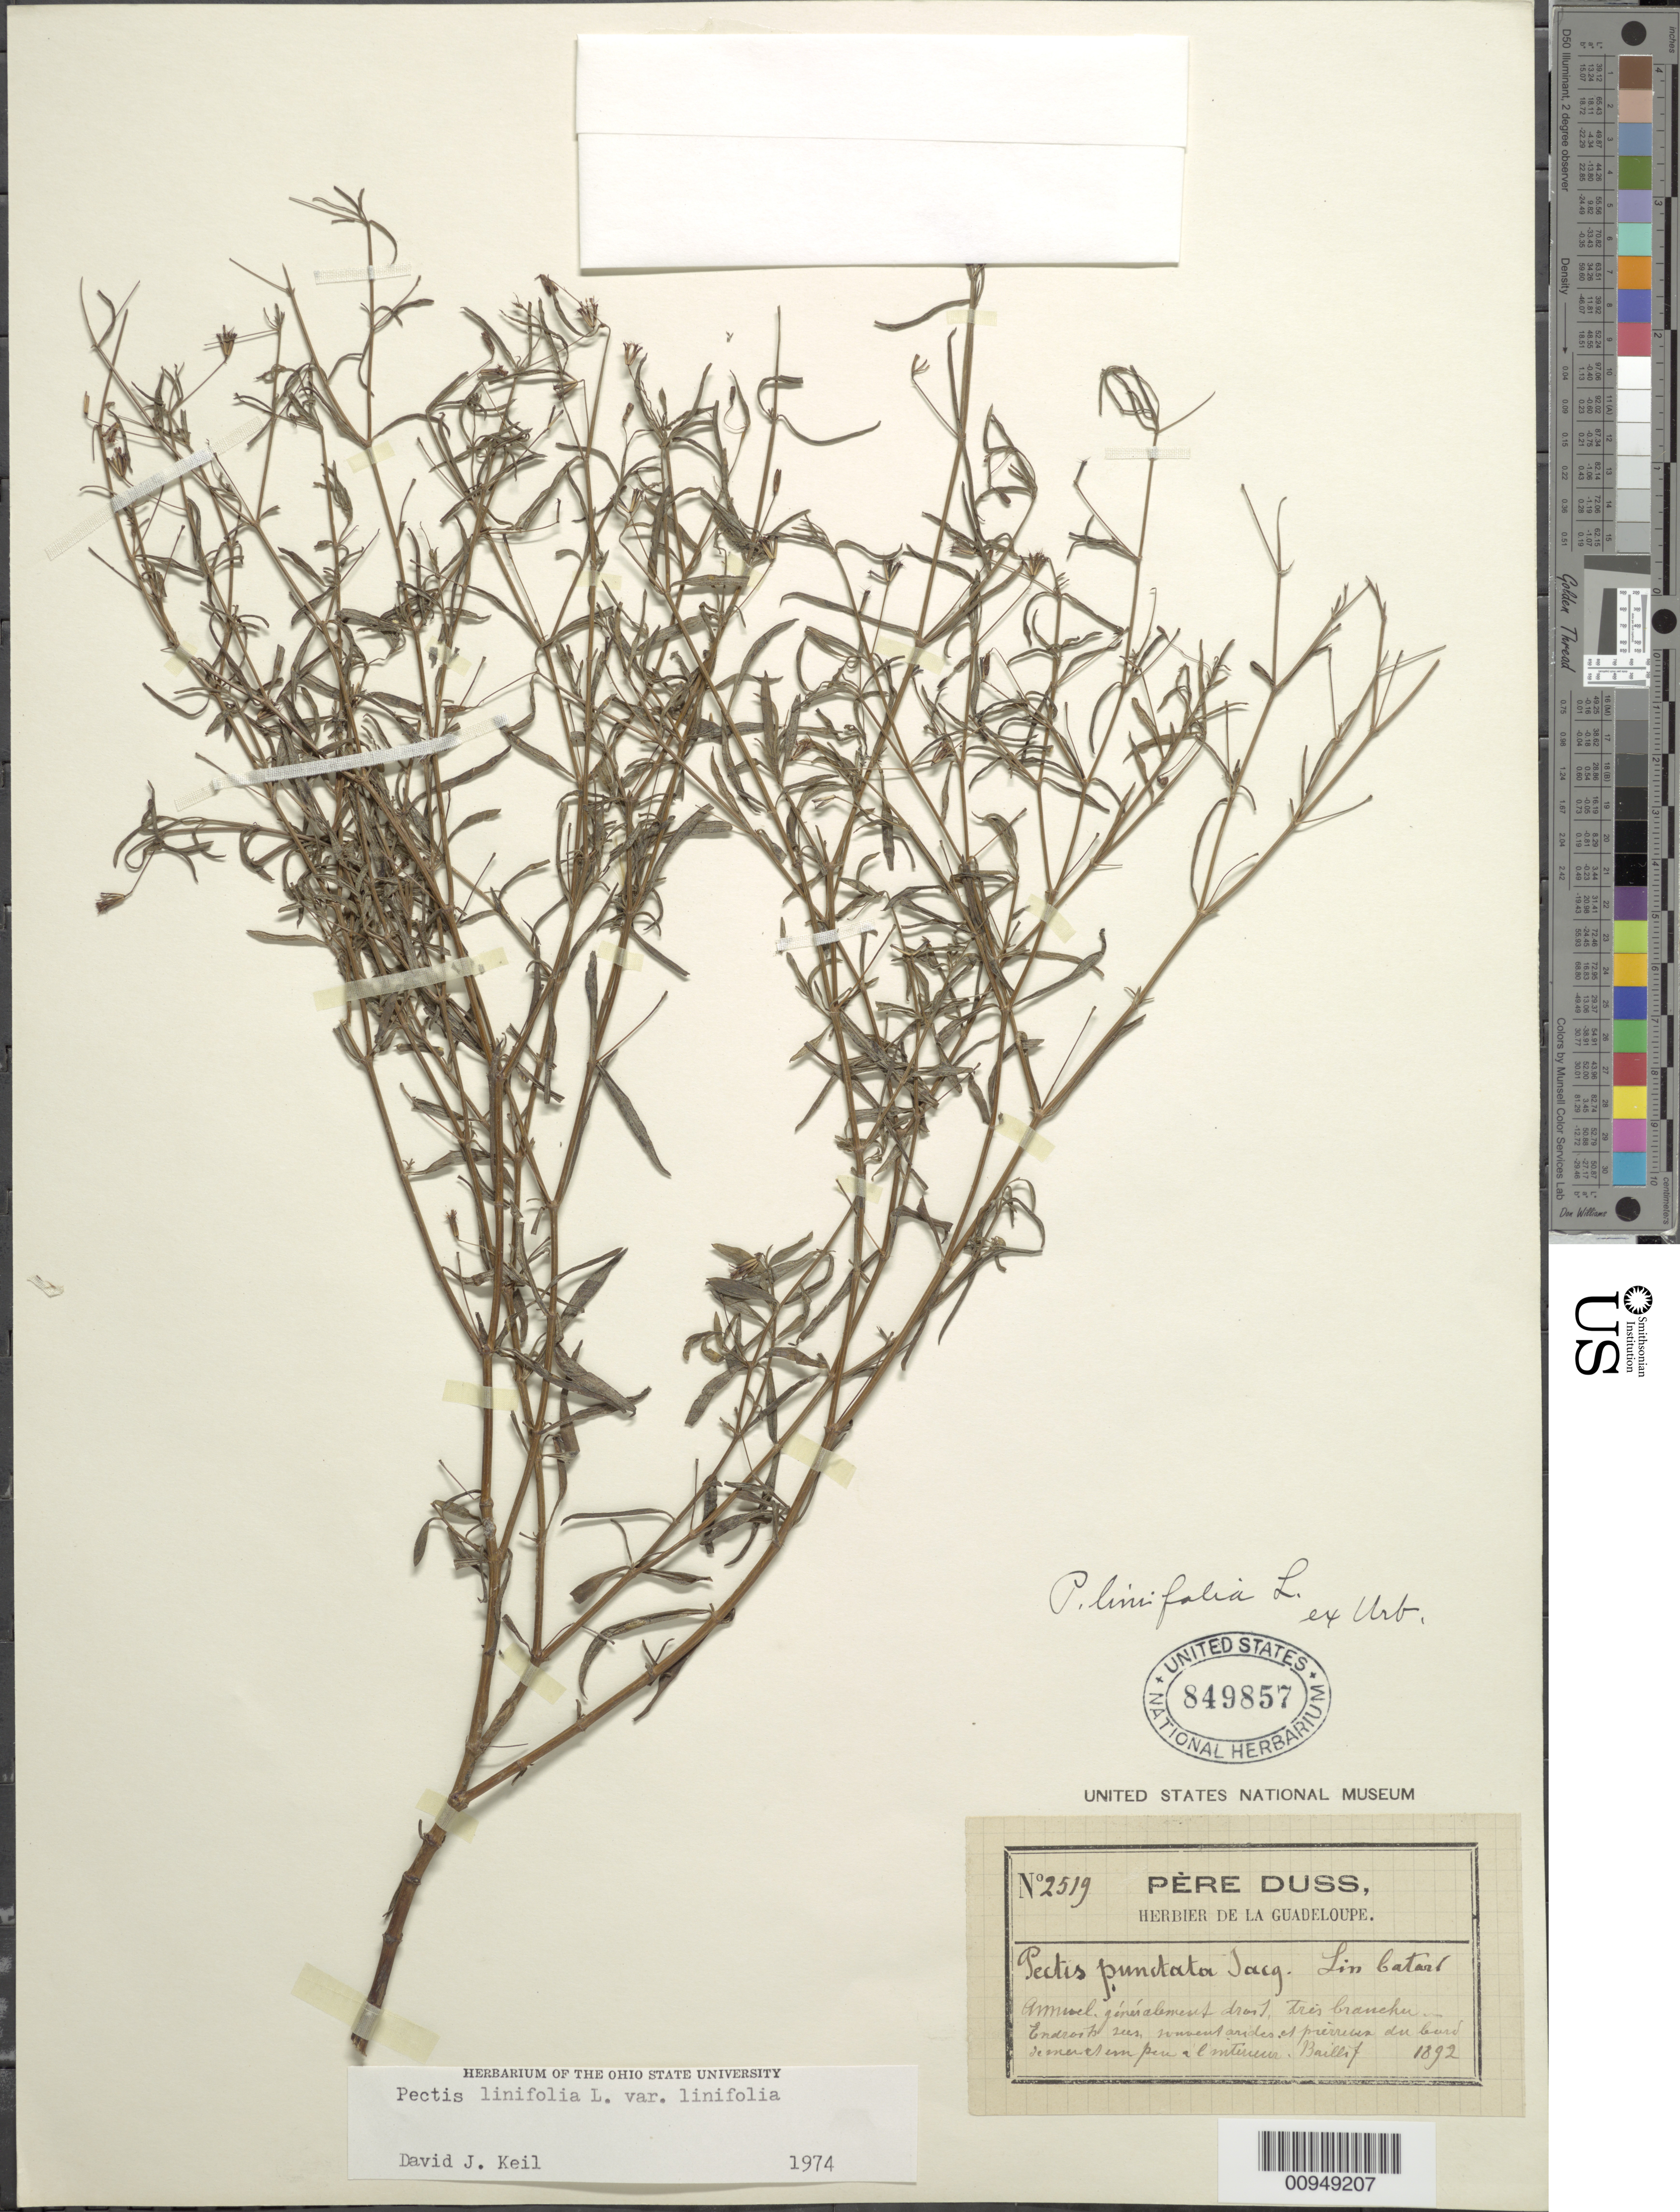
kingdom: Plantae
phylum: Tracheophyta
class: Magnoliopsida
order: Asterales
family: Asteraceae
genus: Pectis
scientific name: Pectis linifolia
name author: L.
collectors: Père Duss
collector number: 2519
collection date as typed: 1892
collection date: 1892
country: Guadeloupe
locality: "Baillet"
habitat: "endroit secs, xx aride et xx du bord de mer et un peu a lintereur"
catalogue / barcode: US 849857